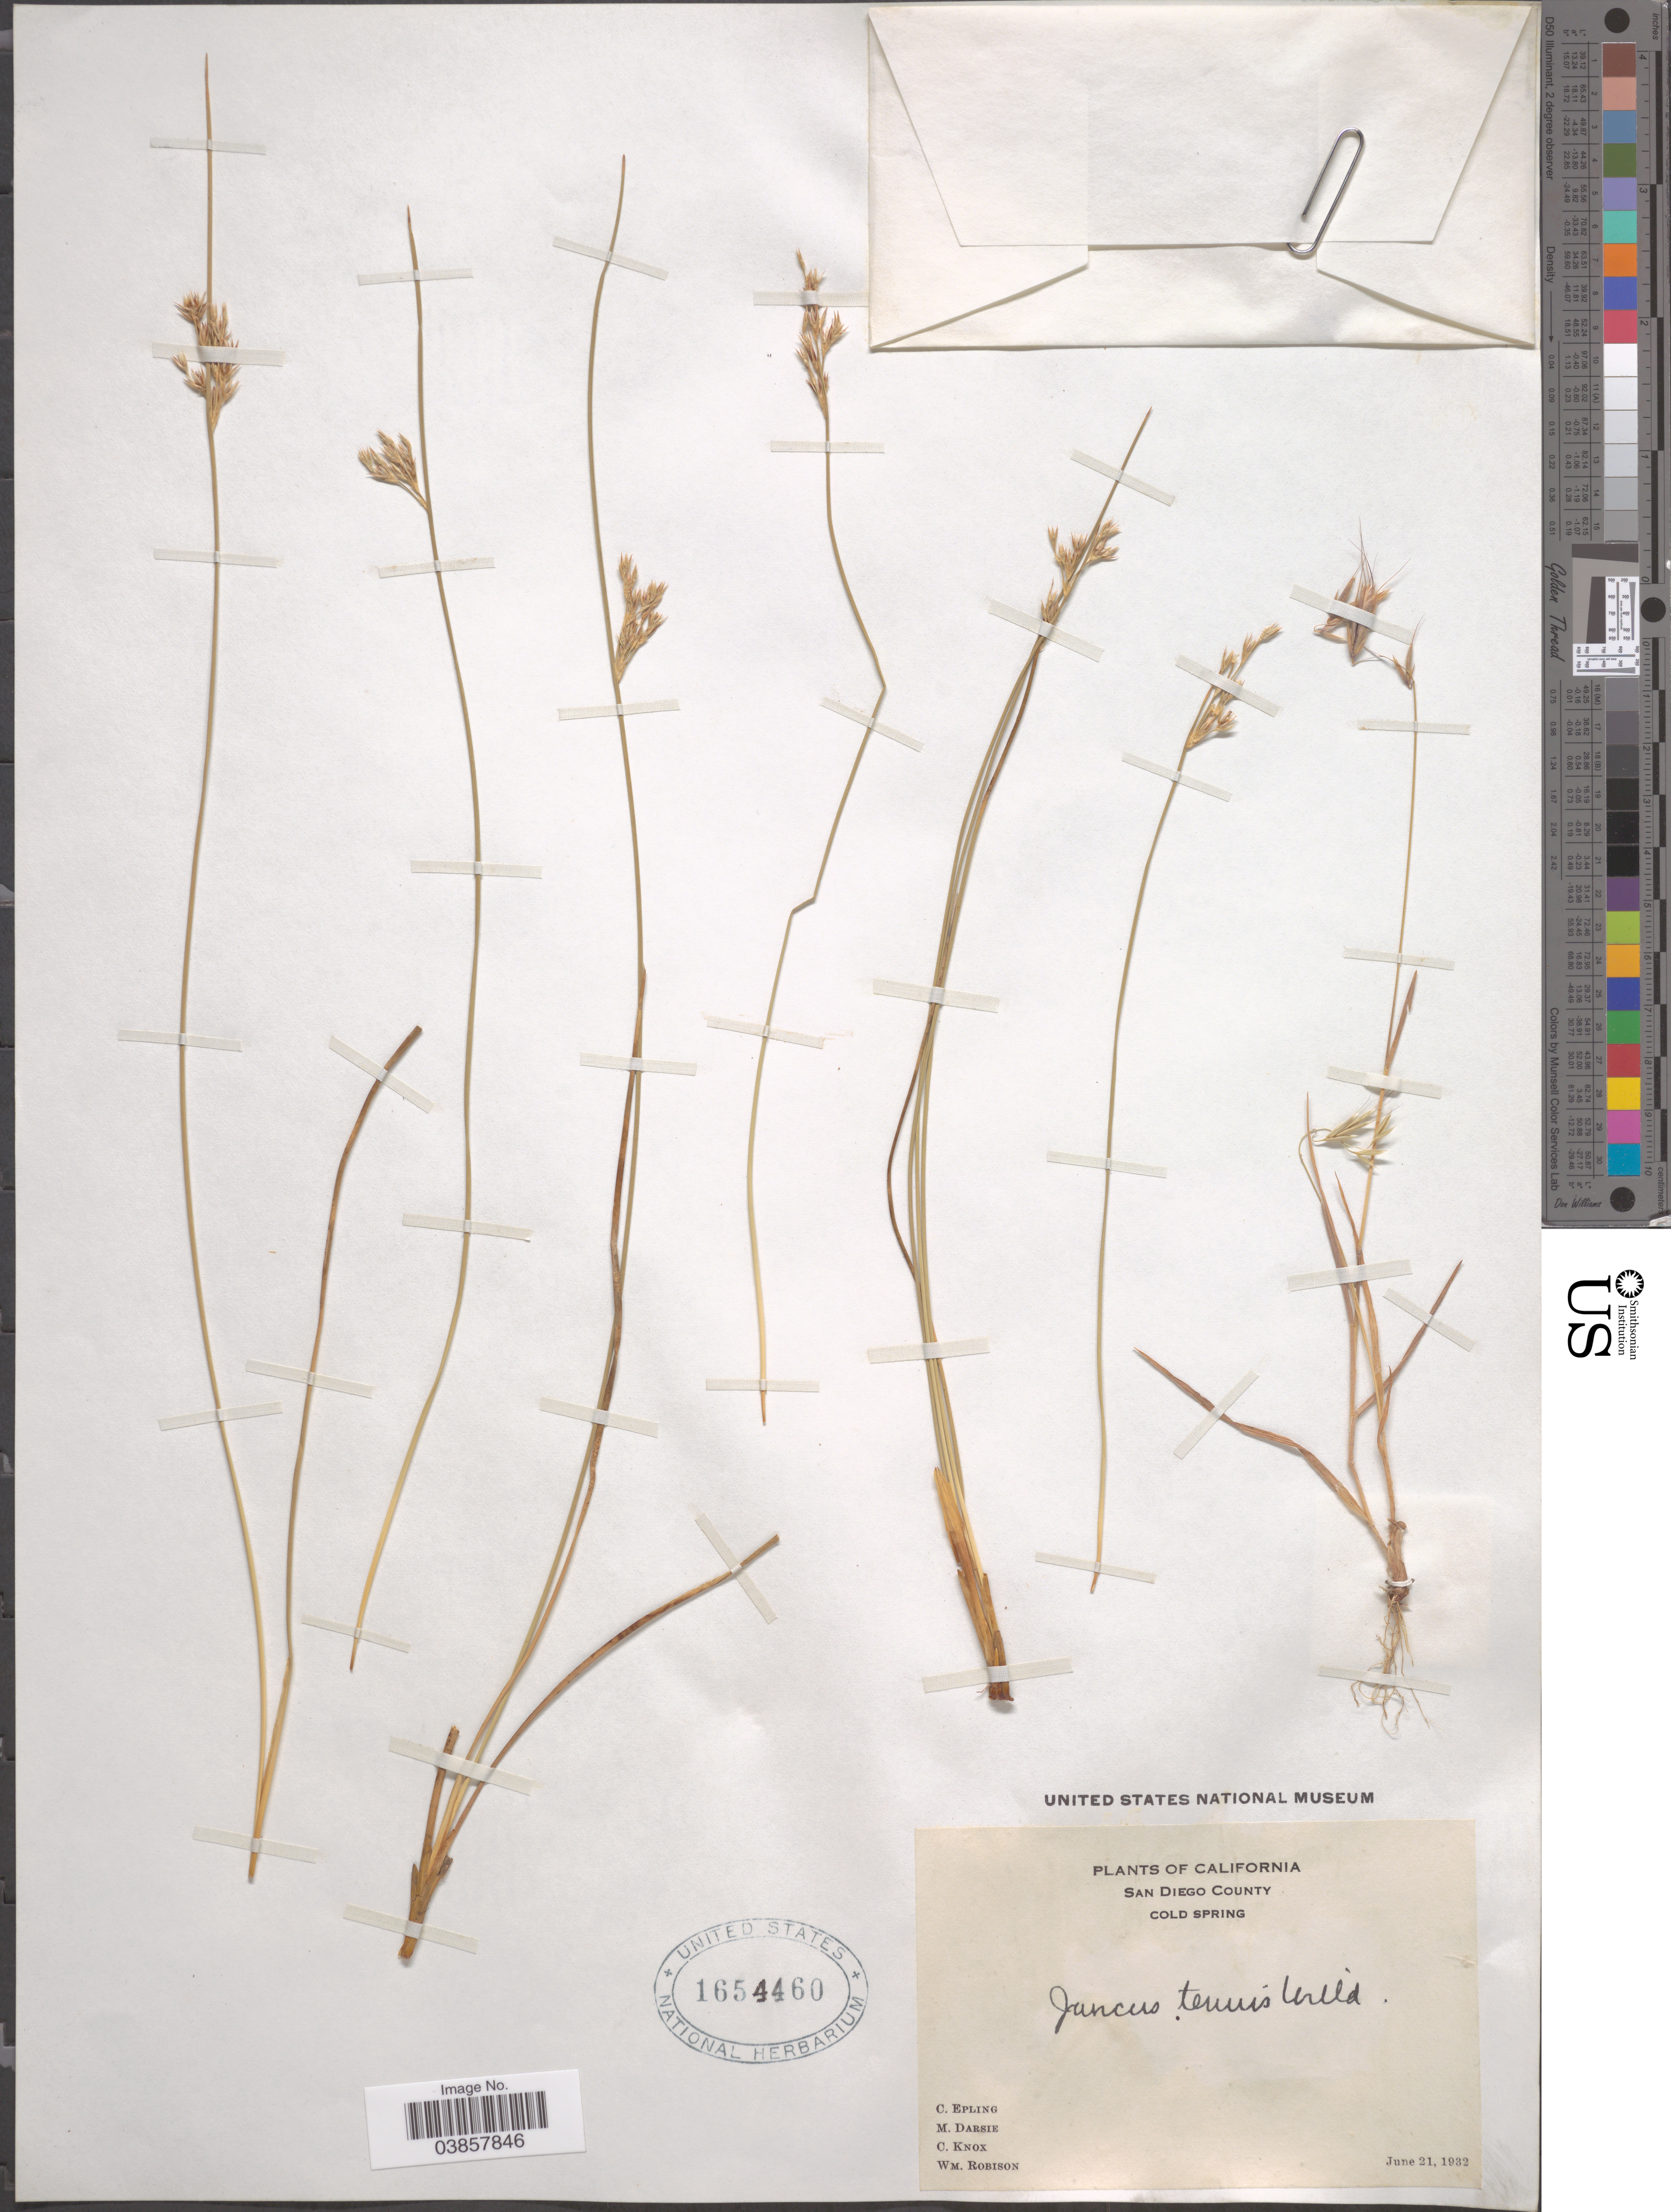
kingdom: Plantae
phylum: Tracheophyta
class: Liliopsida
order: Poales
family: Juncaceae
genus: Juncus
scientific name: Juncus tenuis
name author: Willd.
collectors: C. C. Epling, M. Darsie, C. Knox & W. Robison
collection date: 1932-06-21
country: United States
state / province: California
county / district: San Diego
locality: San Diego County. Cold Spring.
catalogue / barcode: US 1654460